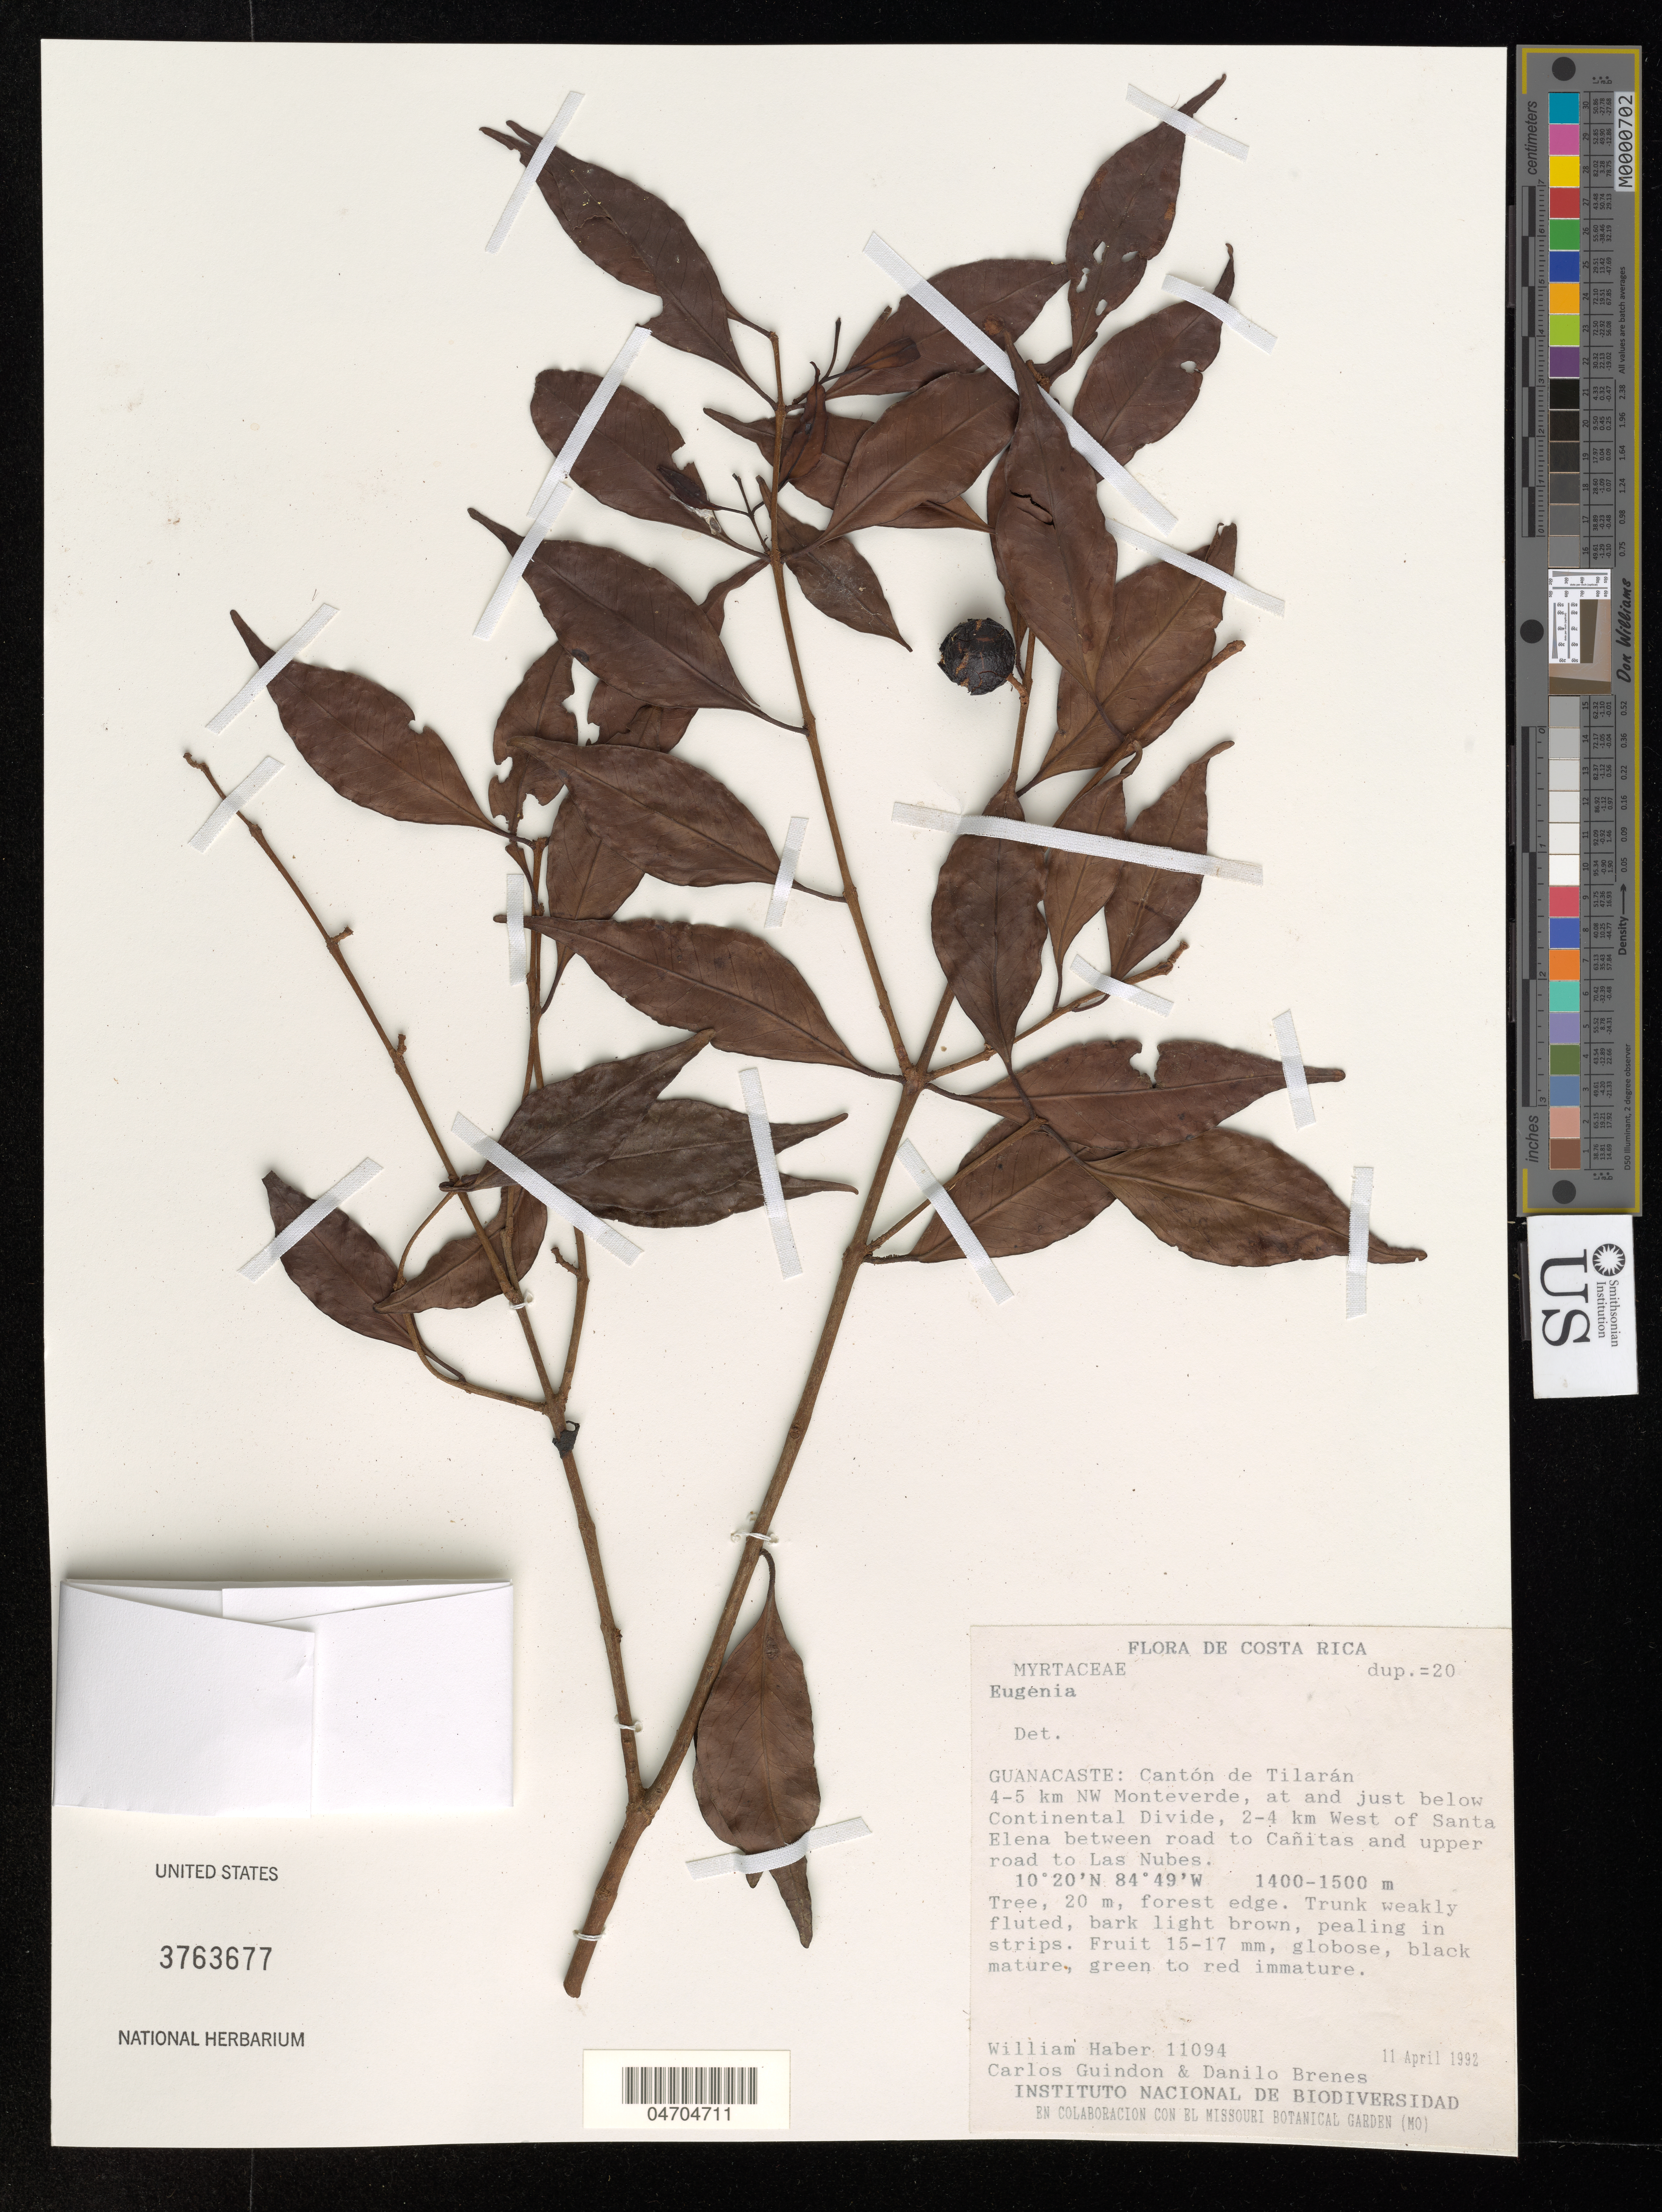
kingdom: Plantae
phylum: Tracheophyta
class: Magnoliopsida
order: Myrtales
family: Myrtaceae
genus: Eugenia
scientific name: Eugenia sp.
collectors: W. A. Haber, C. Guindon & D. Brenes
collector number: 11094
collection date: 1992-04-11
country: Costa Rica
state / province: Guanacaste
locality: Cantón de Tilarán 4-5 km NW Monteverde, at and just below Continental Divide, 2-4 km West of Santa Elena between road to Cañitas and upper road to Las Nubes.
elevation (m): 1400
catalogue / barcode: US 3763677